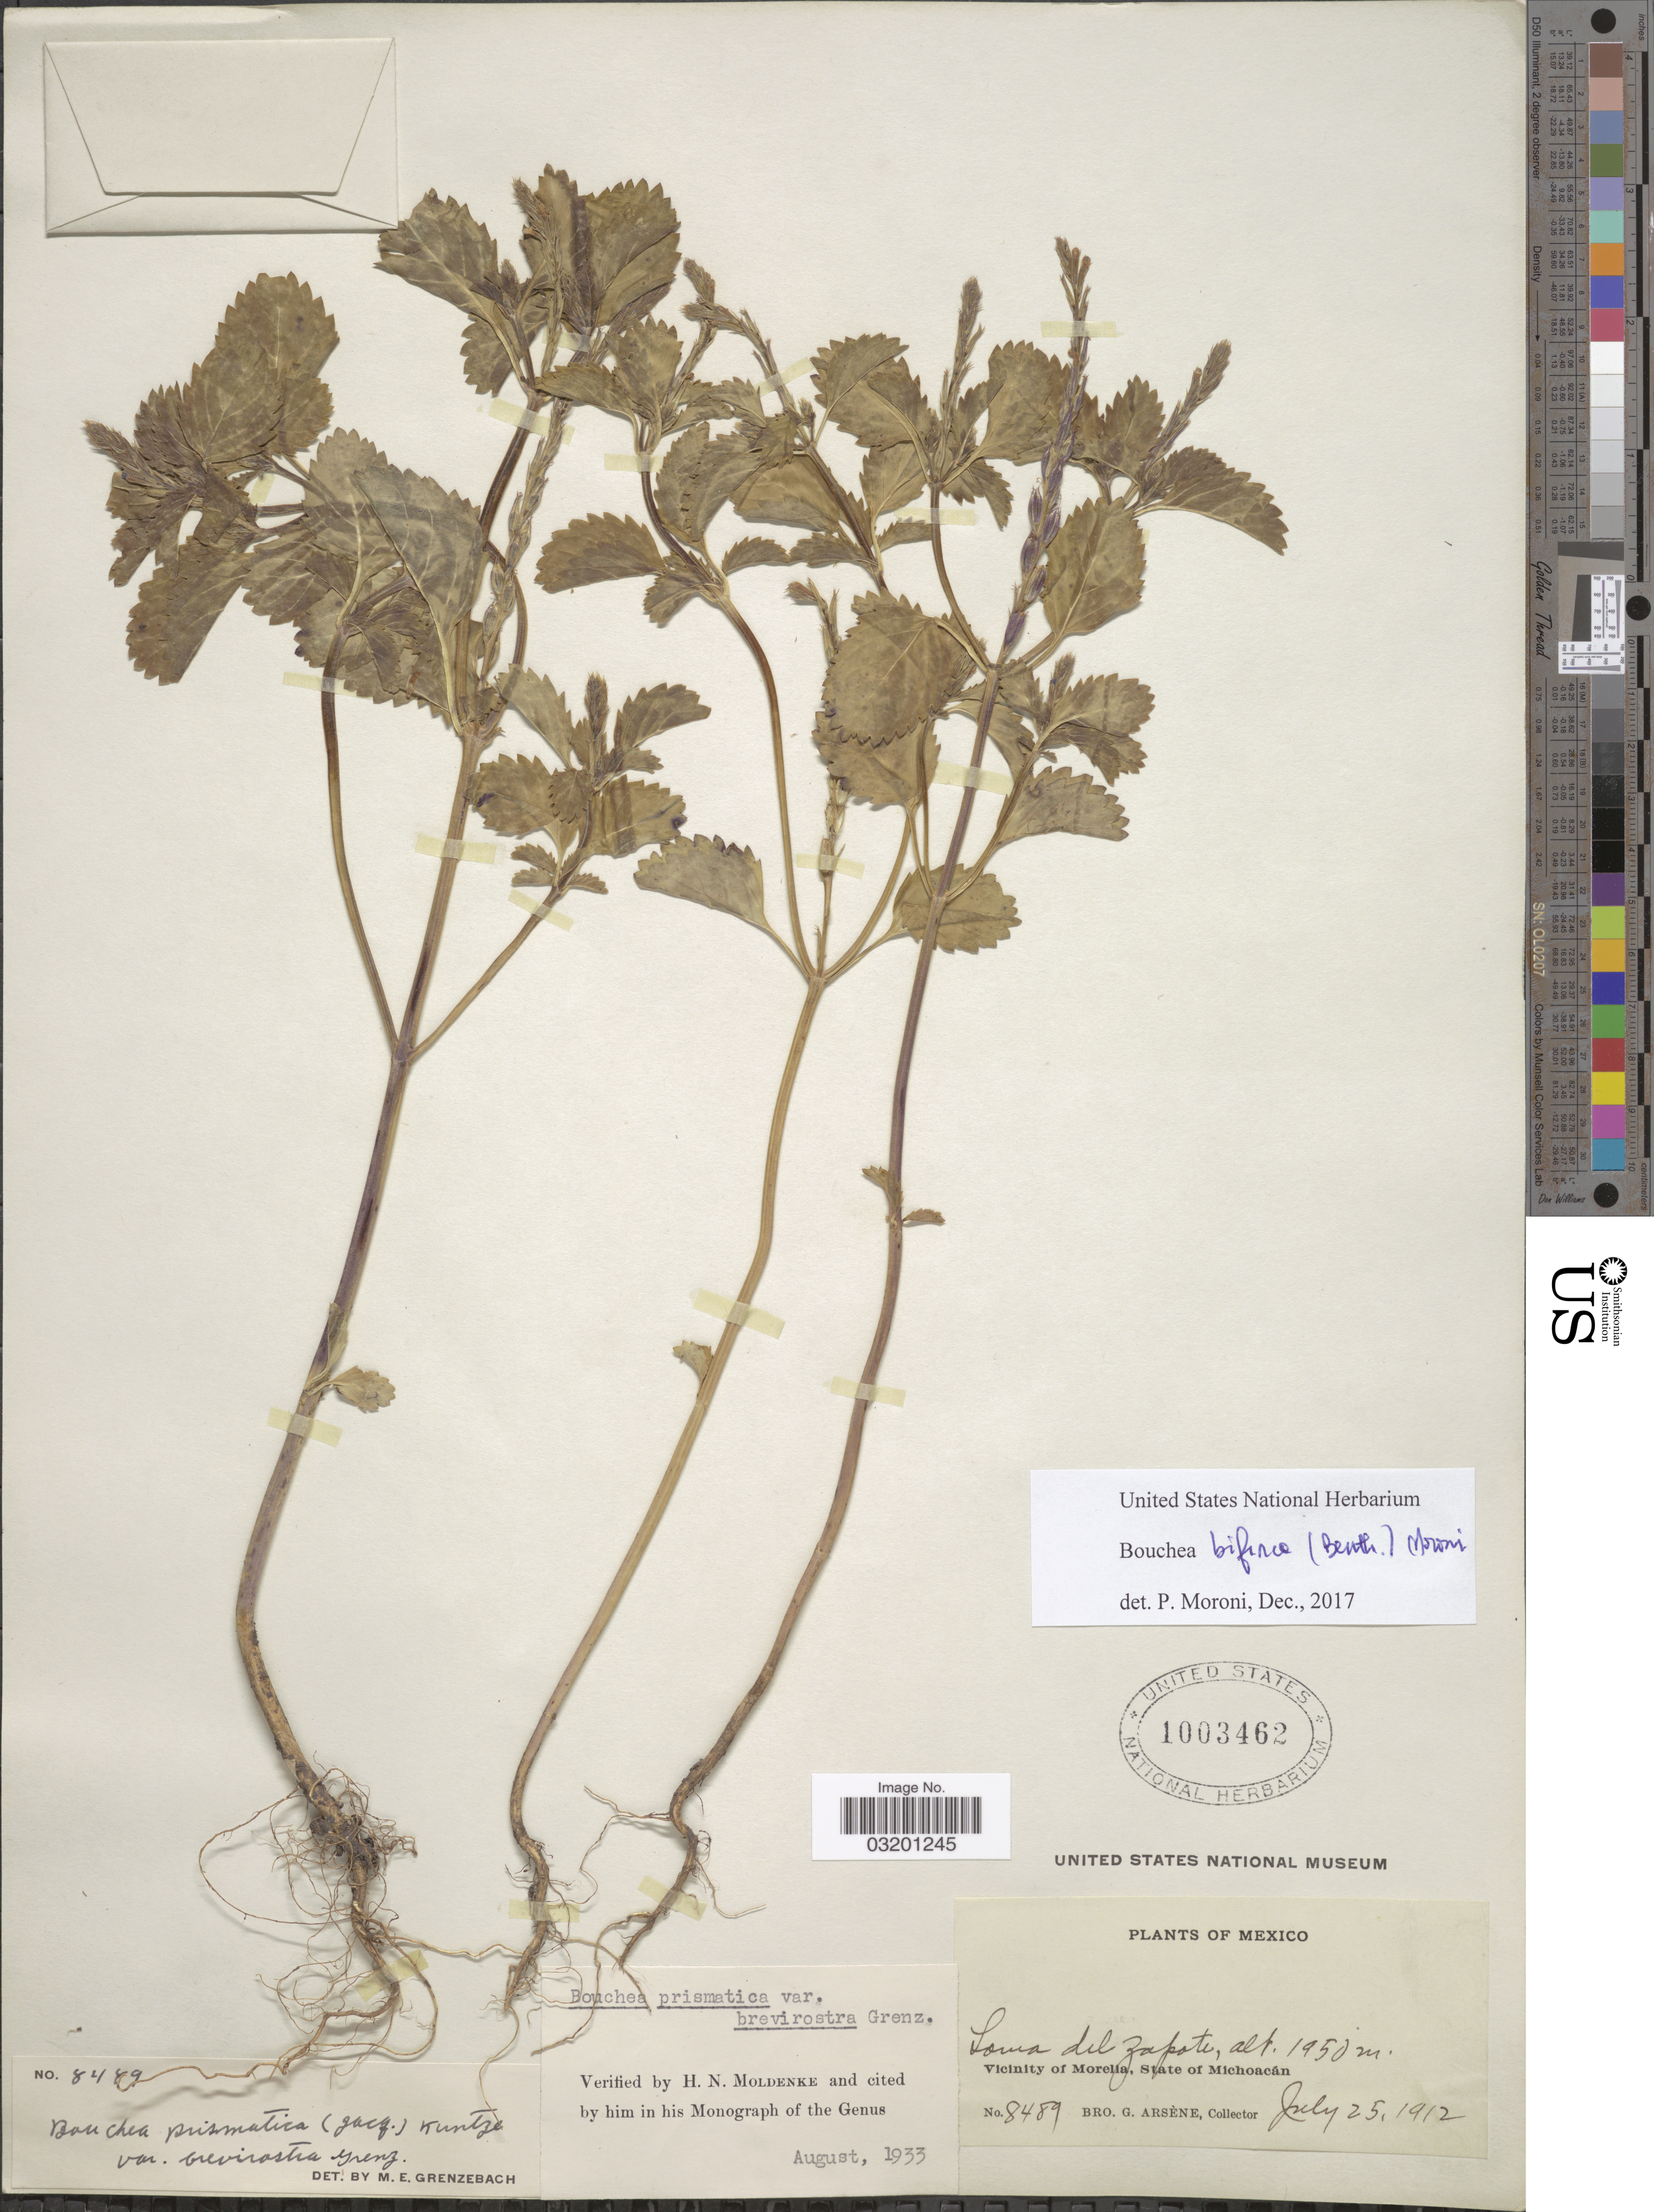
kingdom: Plantae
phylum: Tracheophyta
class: Magnoliopsida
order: Lamiales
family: Verbenaceae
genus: Bouchea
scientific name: Bouchea bifurca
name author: (Benth.) P. Moroni & N. O'Leary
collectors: Bro. G. Arsène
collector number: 8489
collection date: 1912-07-25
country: Mexico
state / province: Michoacán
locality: Loma del Zapote. Vicinity of Morelia.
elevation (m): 1950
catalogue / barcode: US 1003462